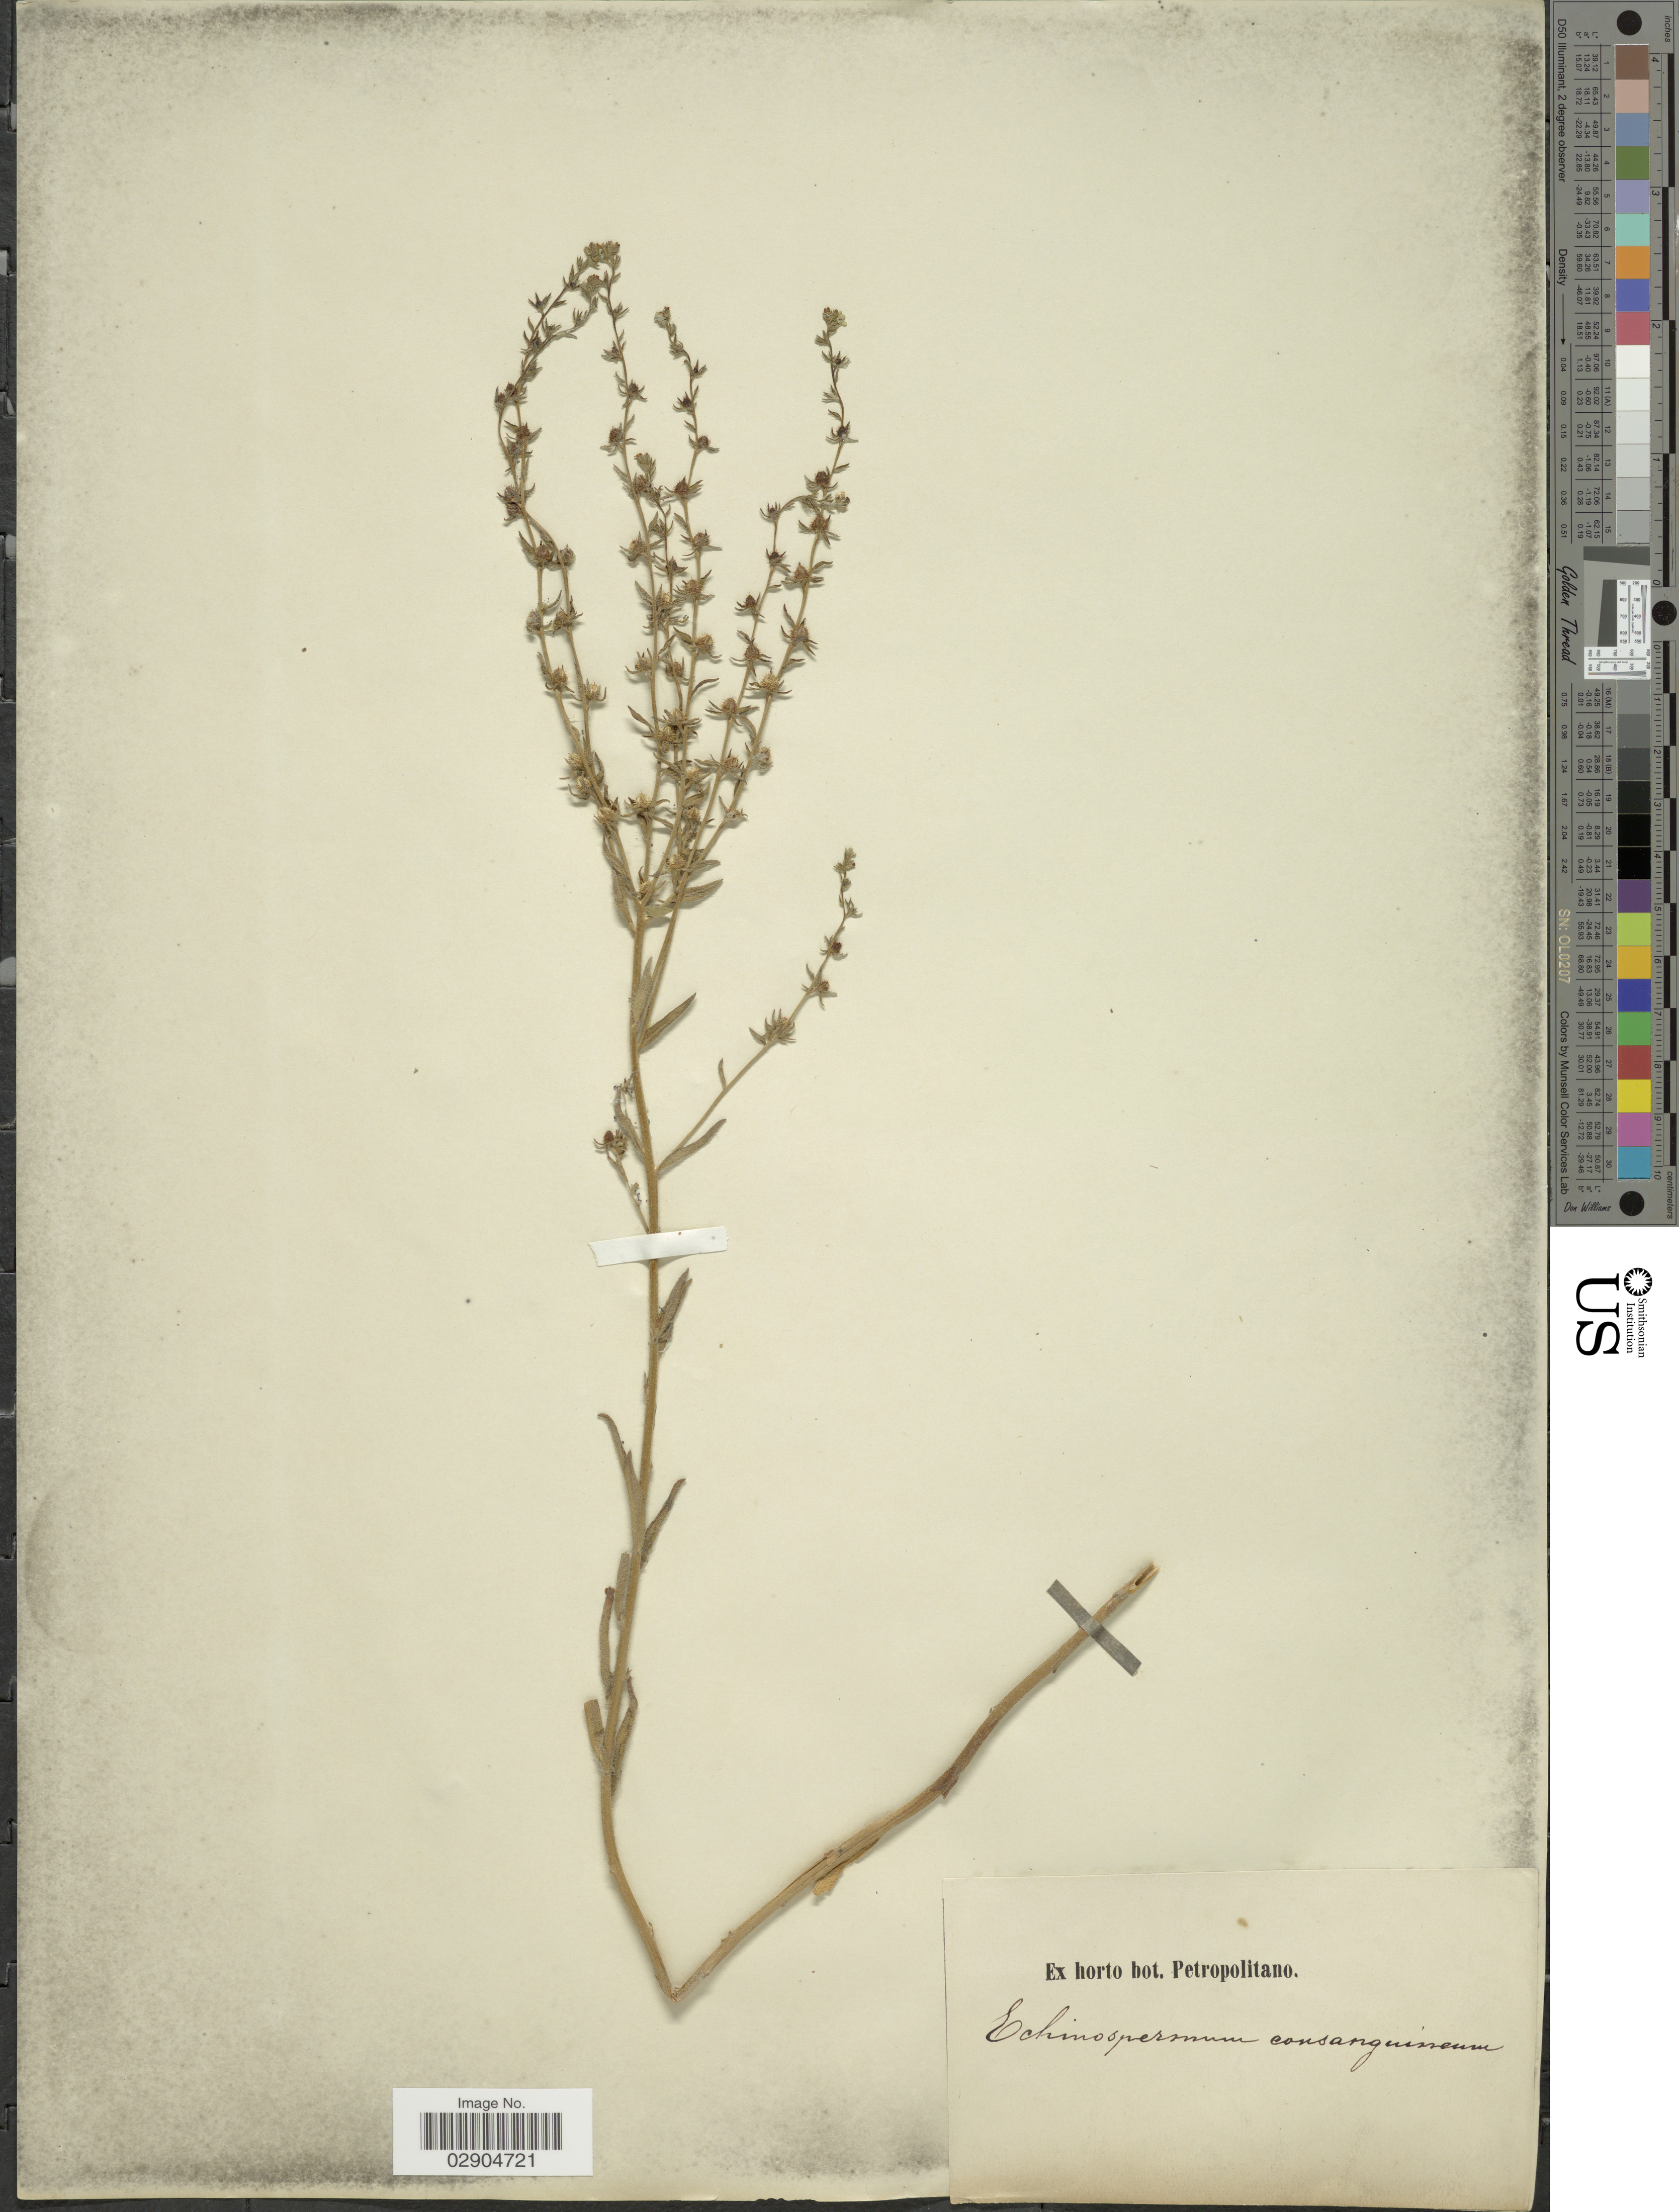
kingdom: Plantae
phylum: Tracheophyta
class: Magnoliopsida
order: Boraginales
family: Boraginaceae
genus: Lappula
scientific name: Lappula squarrosa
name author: (Retz.) Dumort.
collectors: ex Horto Bot. Petropolitano